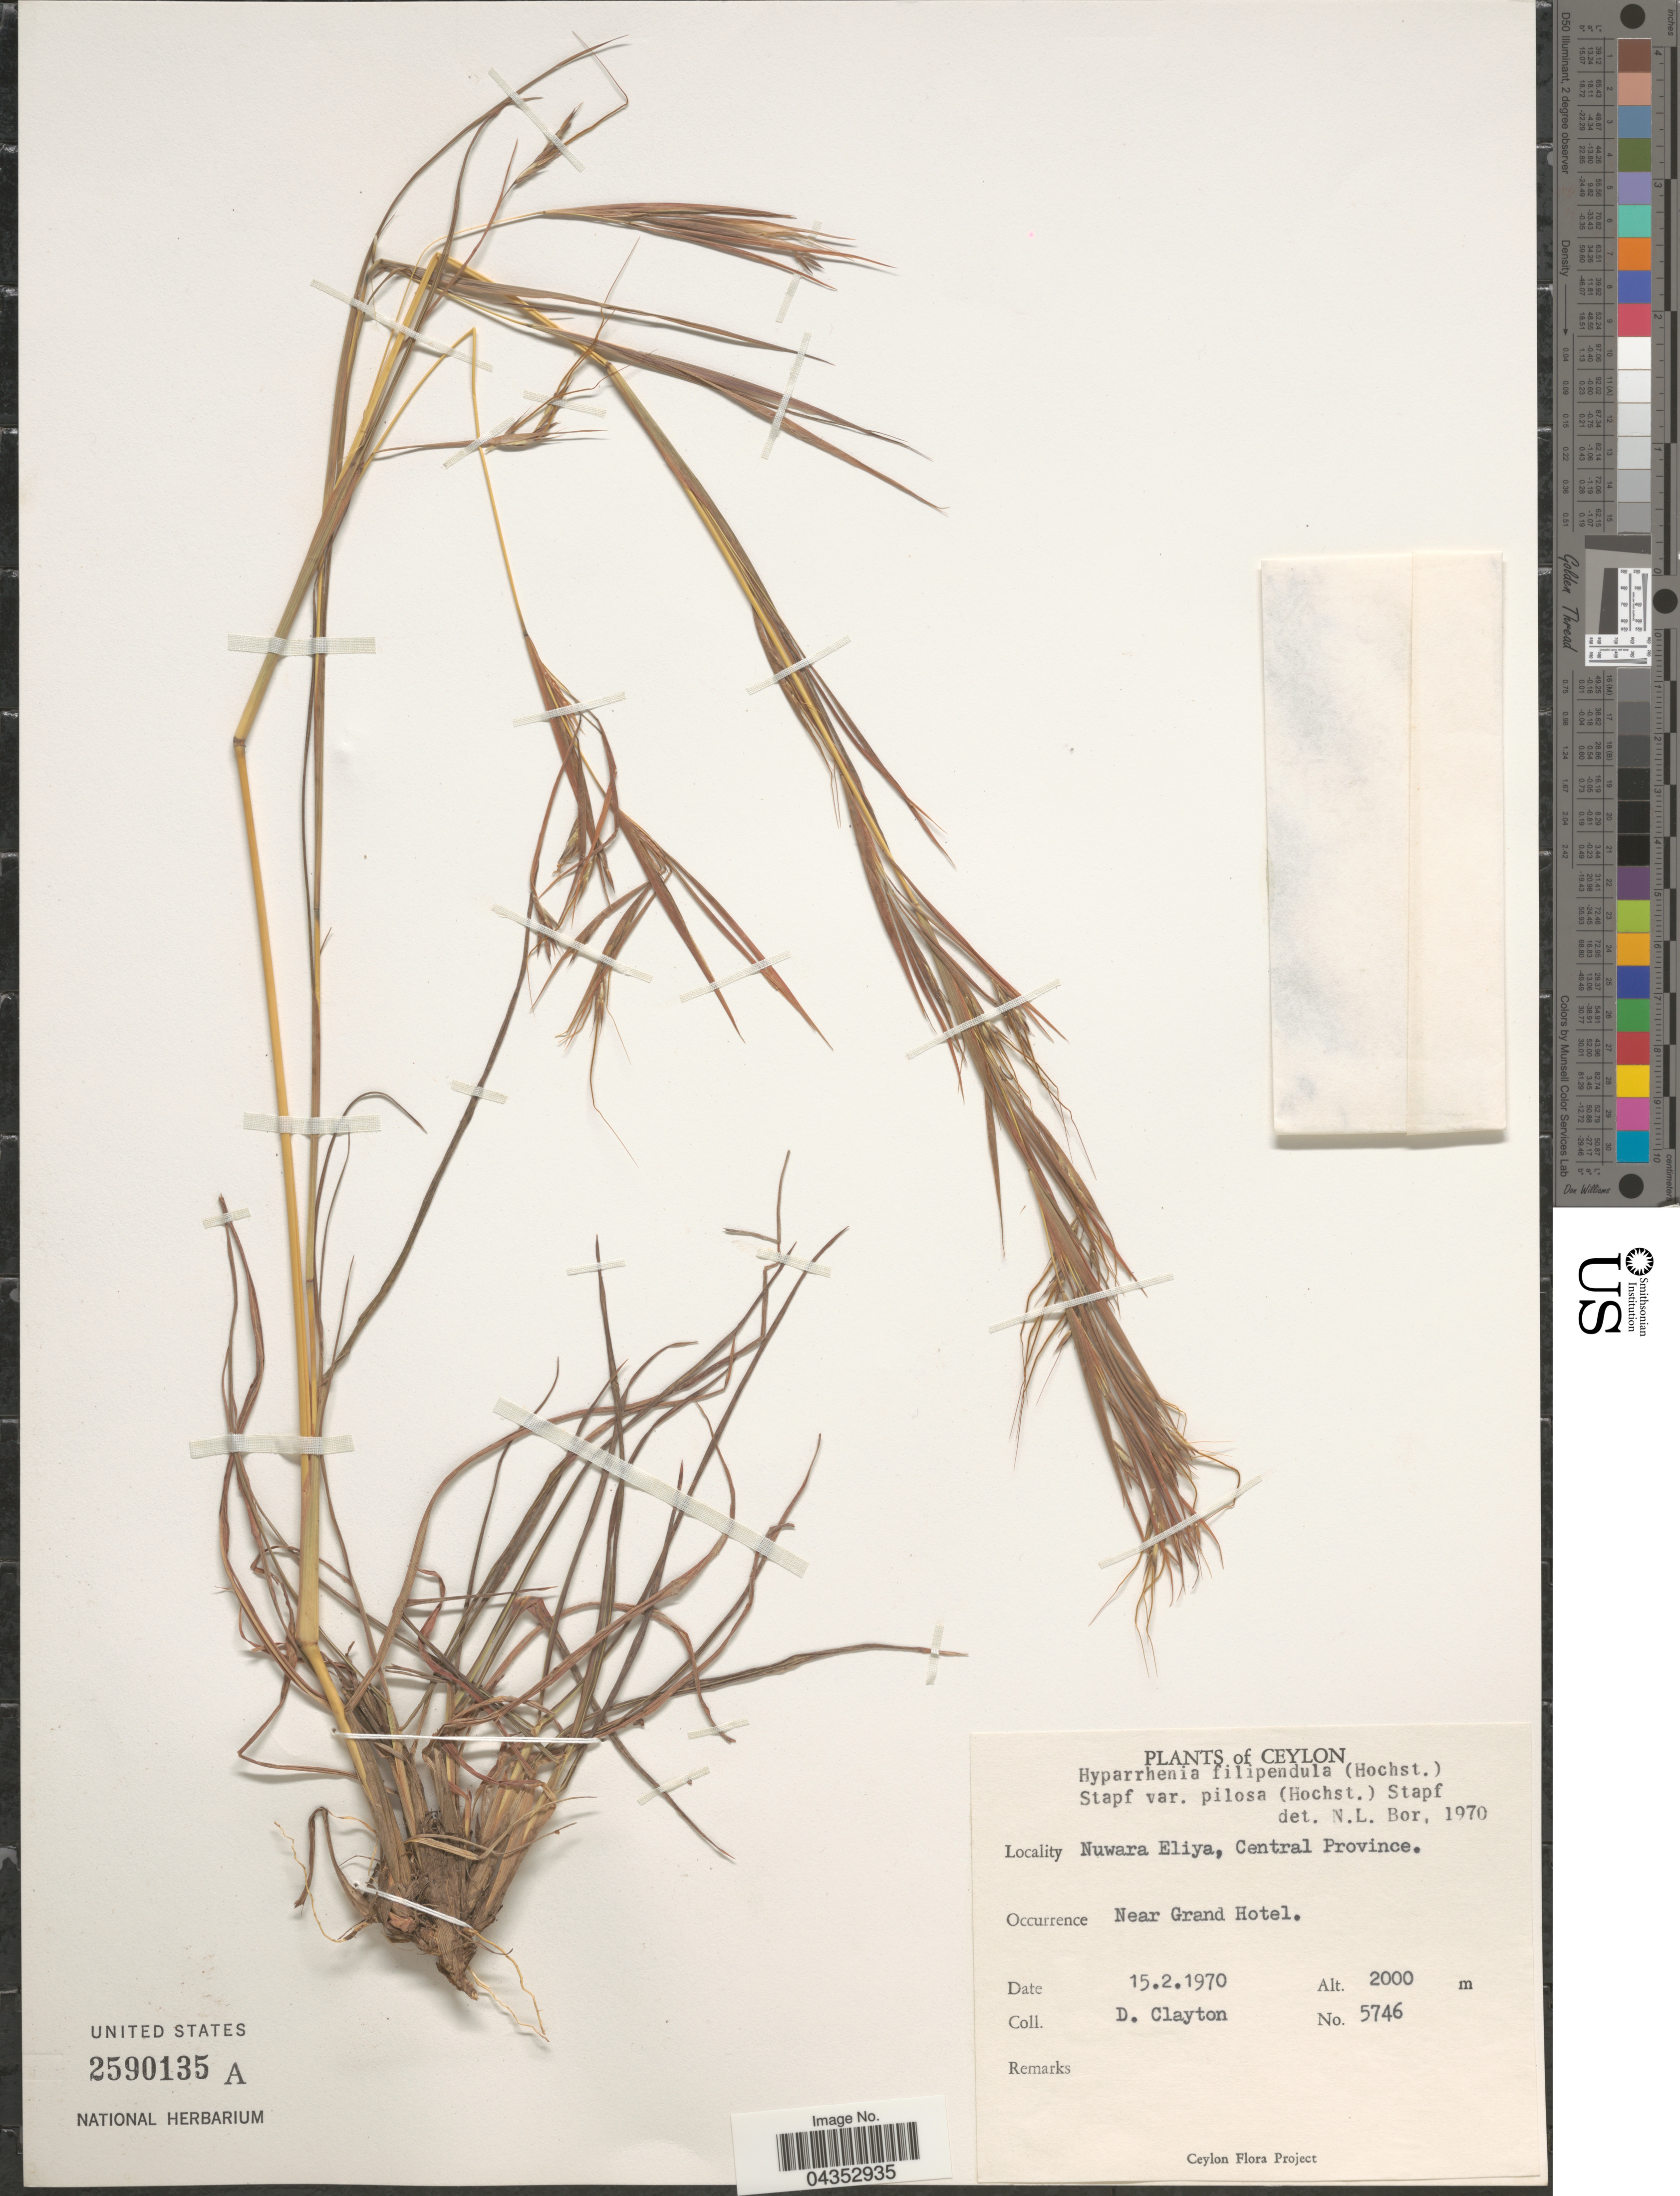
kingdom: Plantae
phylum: Tracheophyta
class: Liliopsida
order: Poales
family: Poaceae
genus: Hyparrhenia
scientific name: Hyparrhenia filipendula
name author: (Hochr.) Stapf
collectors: D. Clayton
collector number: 5746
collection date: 1970-02-15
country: Sri Lanka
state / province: Central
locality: Ceylon. Nuwara Eliya. Near Grand Hotel.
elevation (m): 2000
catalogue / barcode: US 2590135A